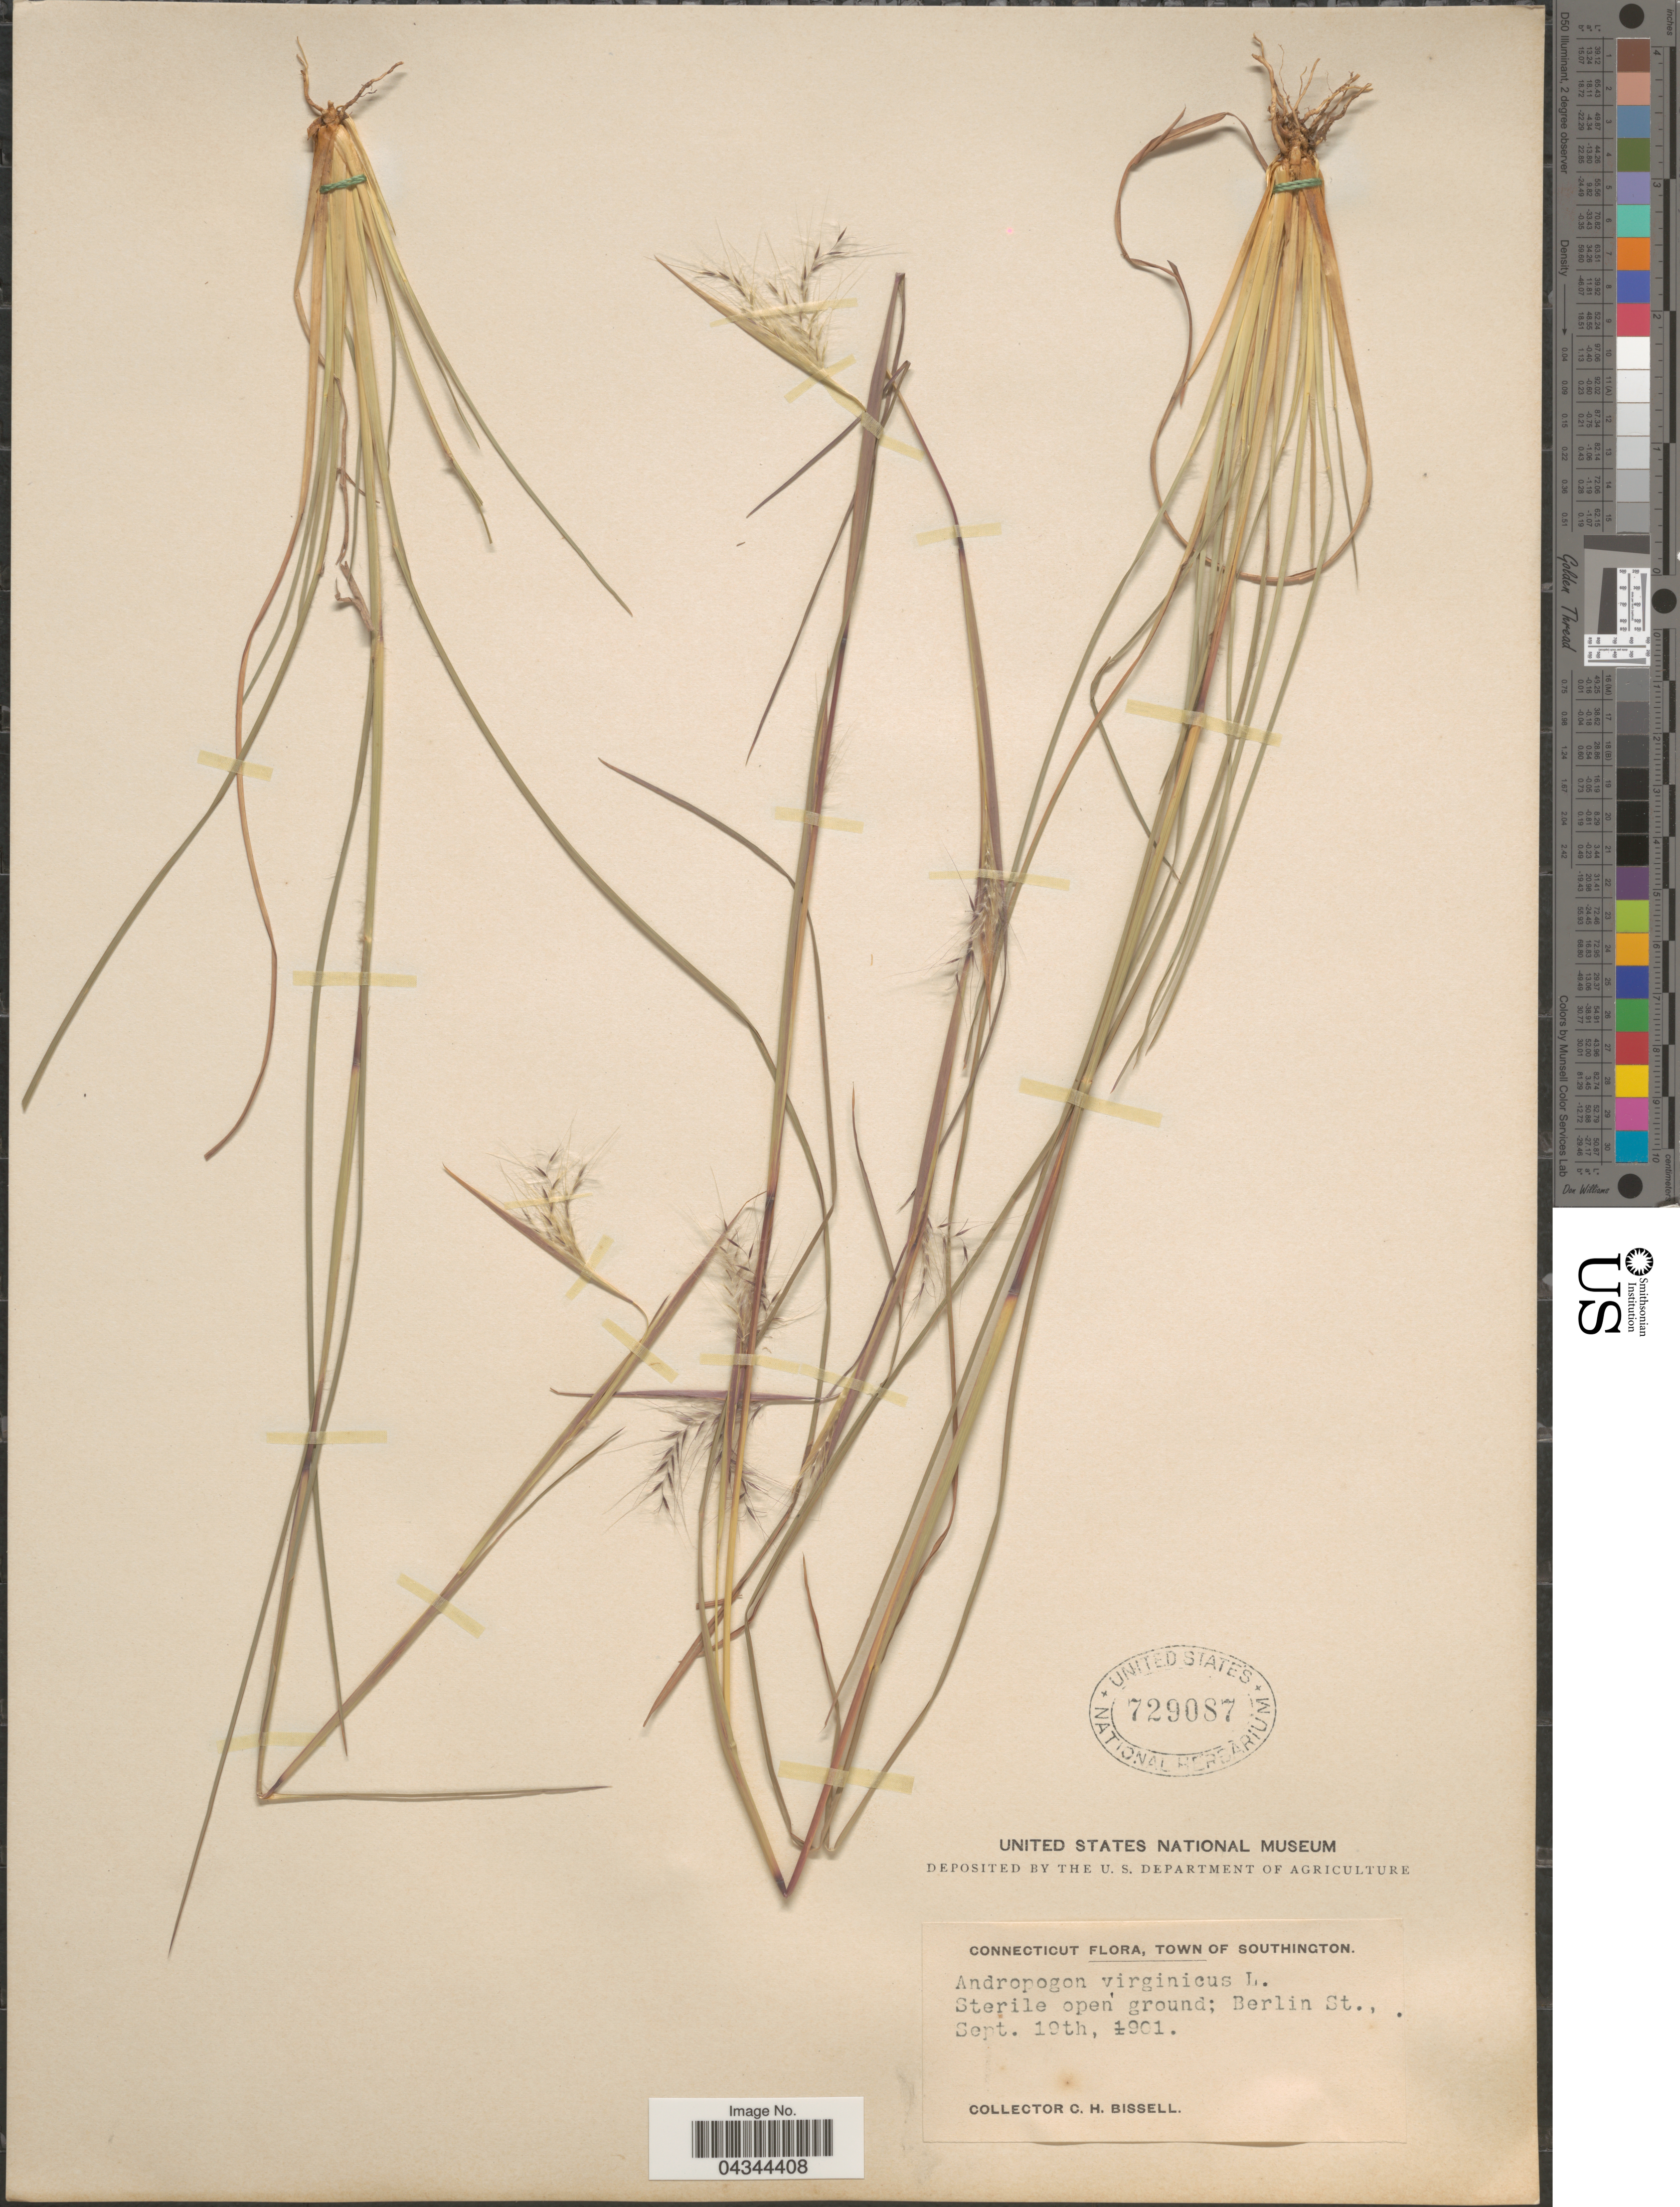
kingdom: Plantae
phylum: Tracheophyta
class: Liliopsida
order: Poales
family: Poaceae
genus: Andropogon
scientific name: Andropogon virginicus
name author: L.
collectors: C. Bissell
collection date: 1901-09-19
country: United States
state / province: Connecticut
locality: Town of Southington. Sterile open ground; Berlin St.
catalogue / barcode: US 729087